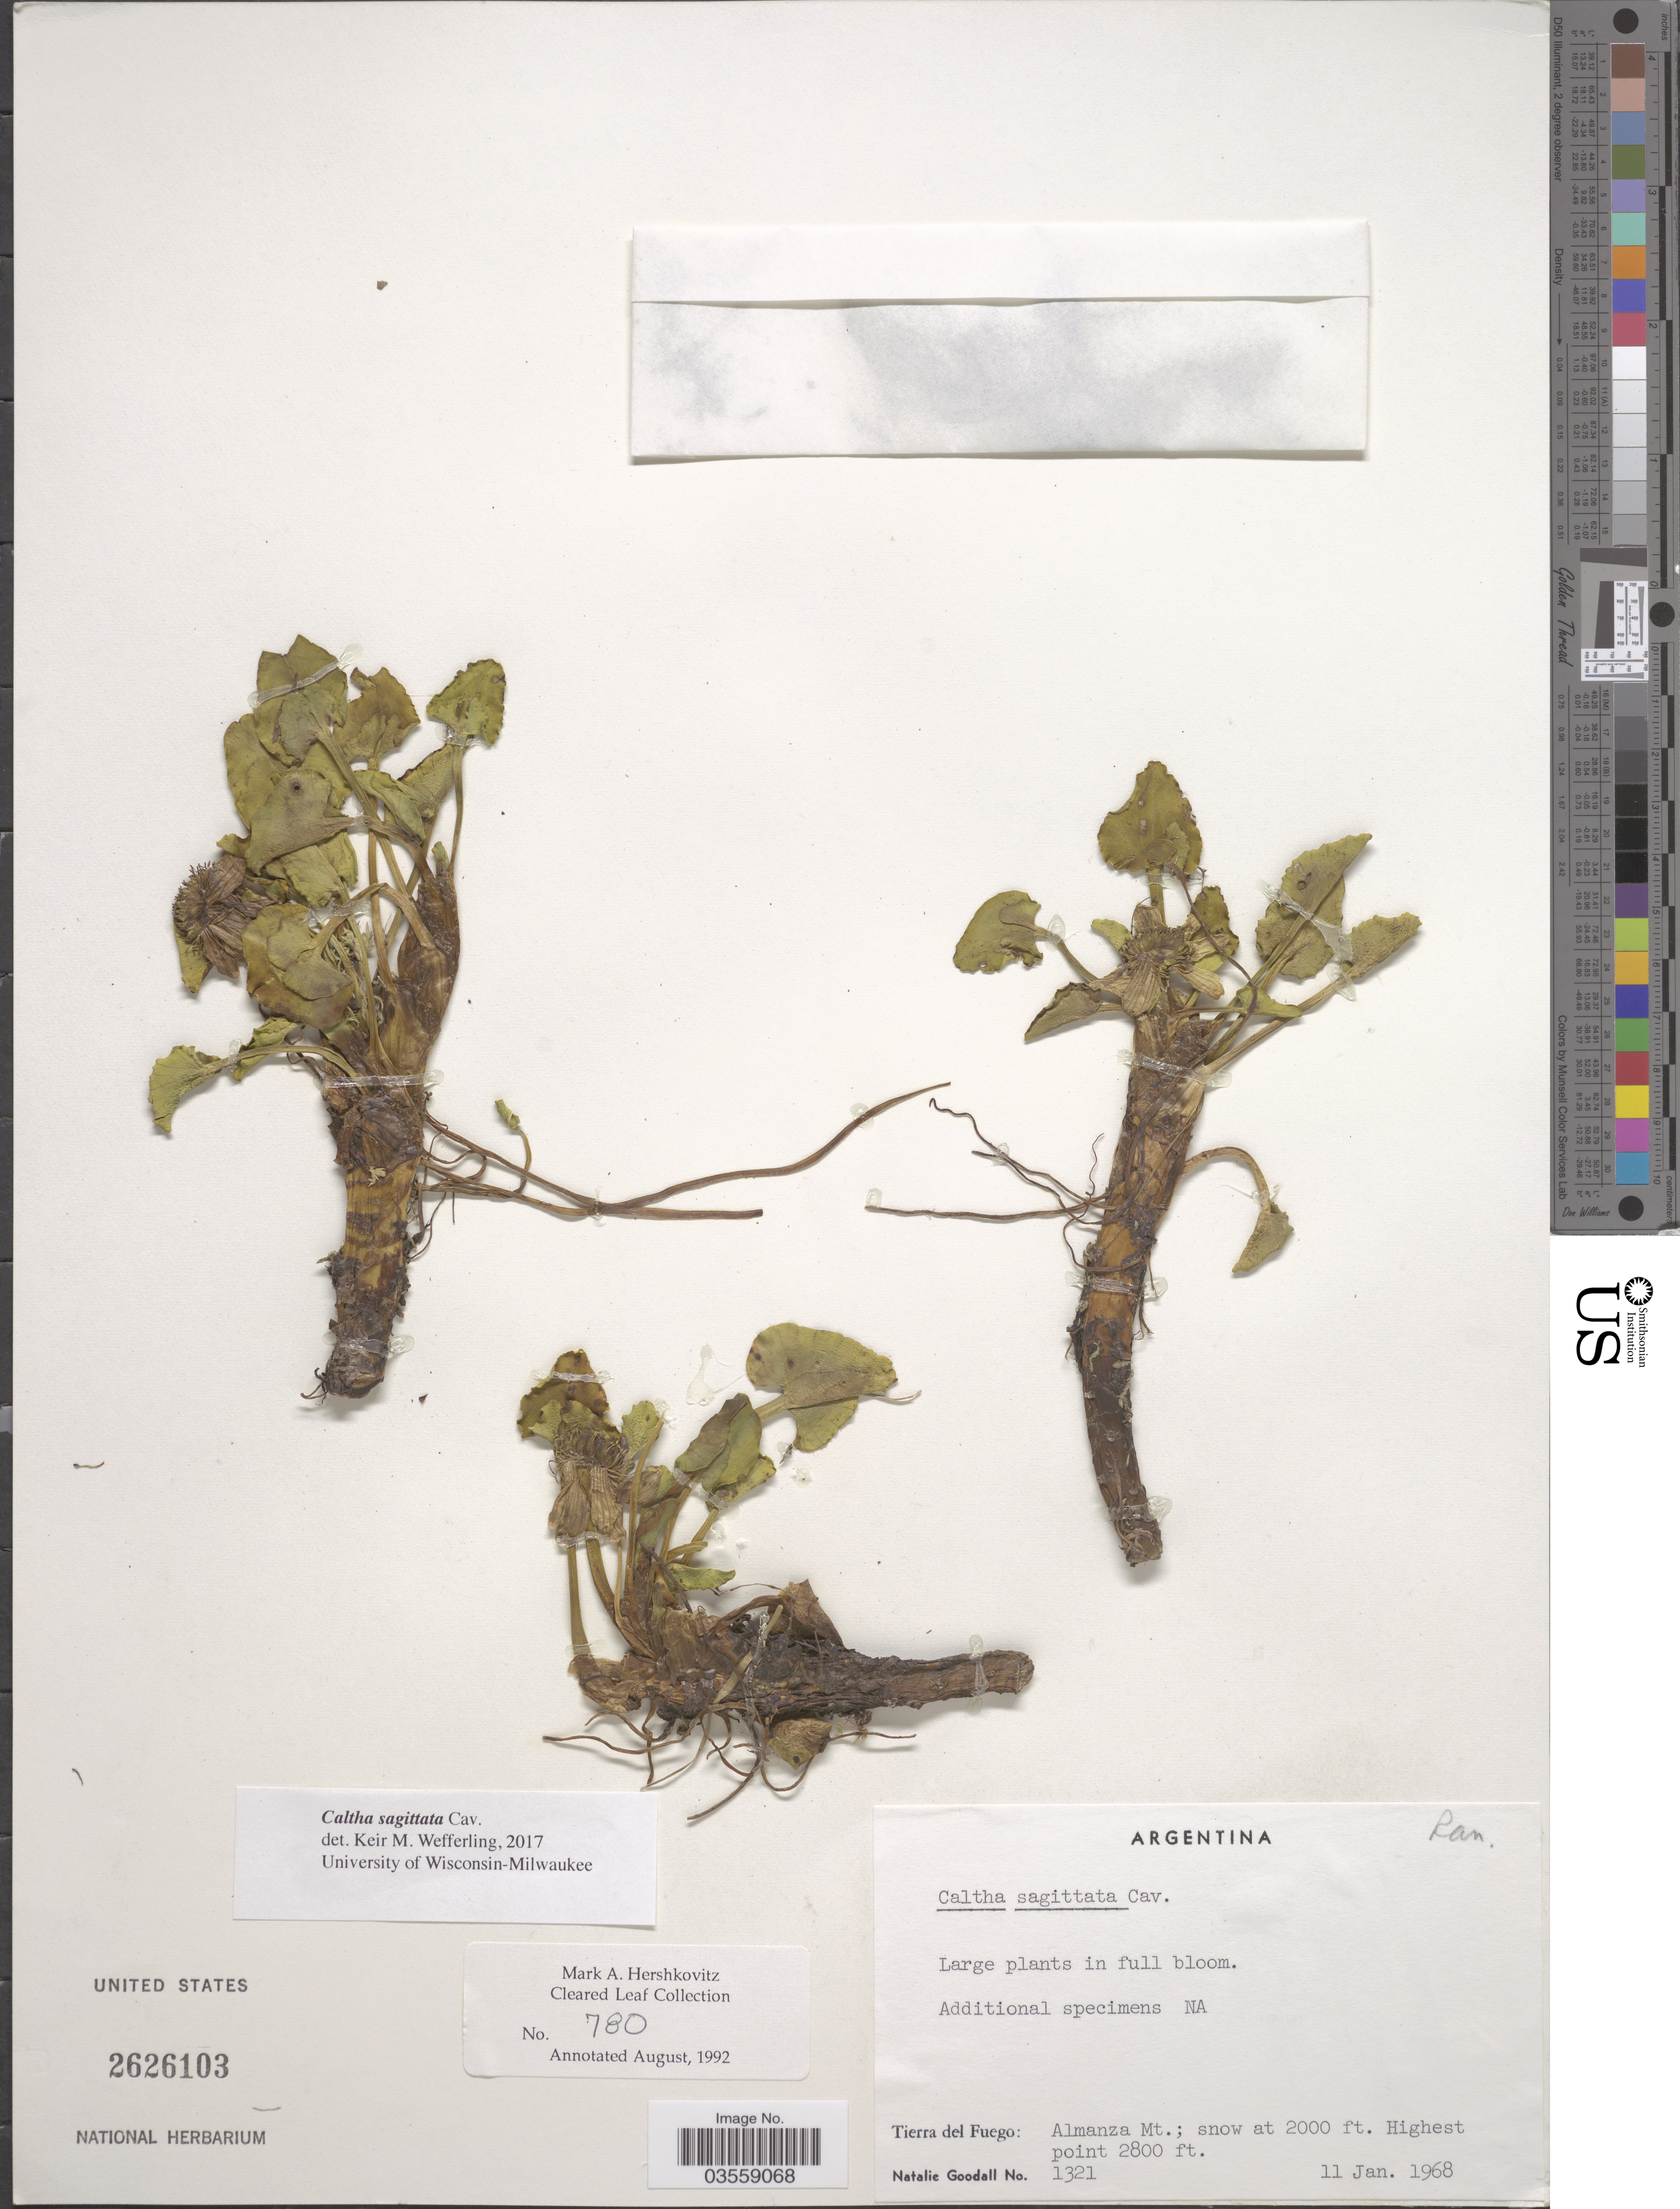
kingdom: Plantae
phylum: Tracheophyta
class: Magnoliopsida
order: Ranunculales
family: Ranunculaceae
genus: Caltha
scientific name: Caltha sagittata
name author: Cav.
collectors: N. Goodall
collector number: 1321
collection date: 1968-01-11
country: Argentina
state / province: Tierra del Fuego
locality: Almanza Mt.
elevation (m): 610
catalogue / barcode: US 2626103